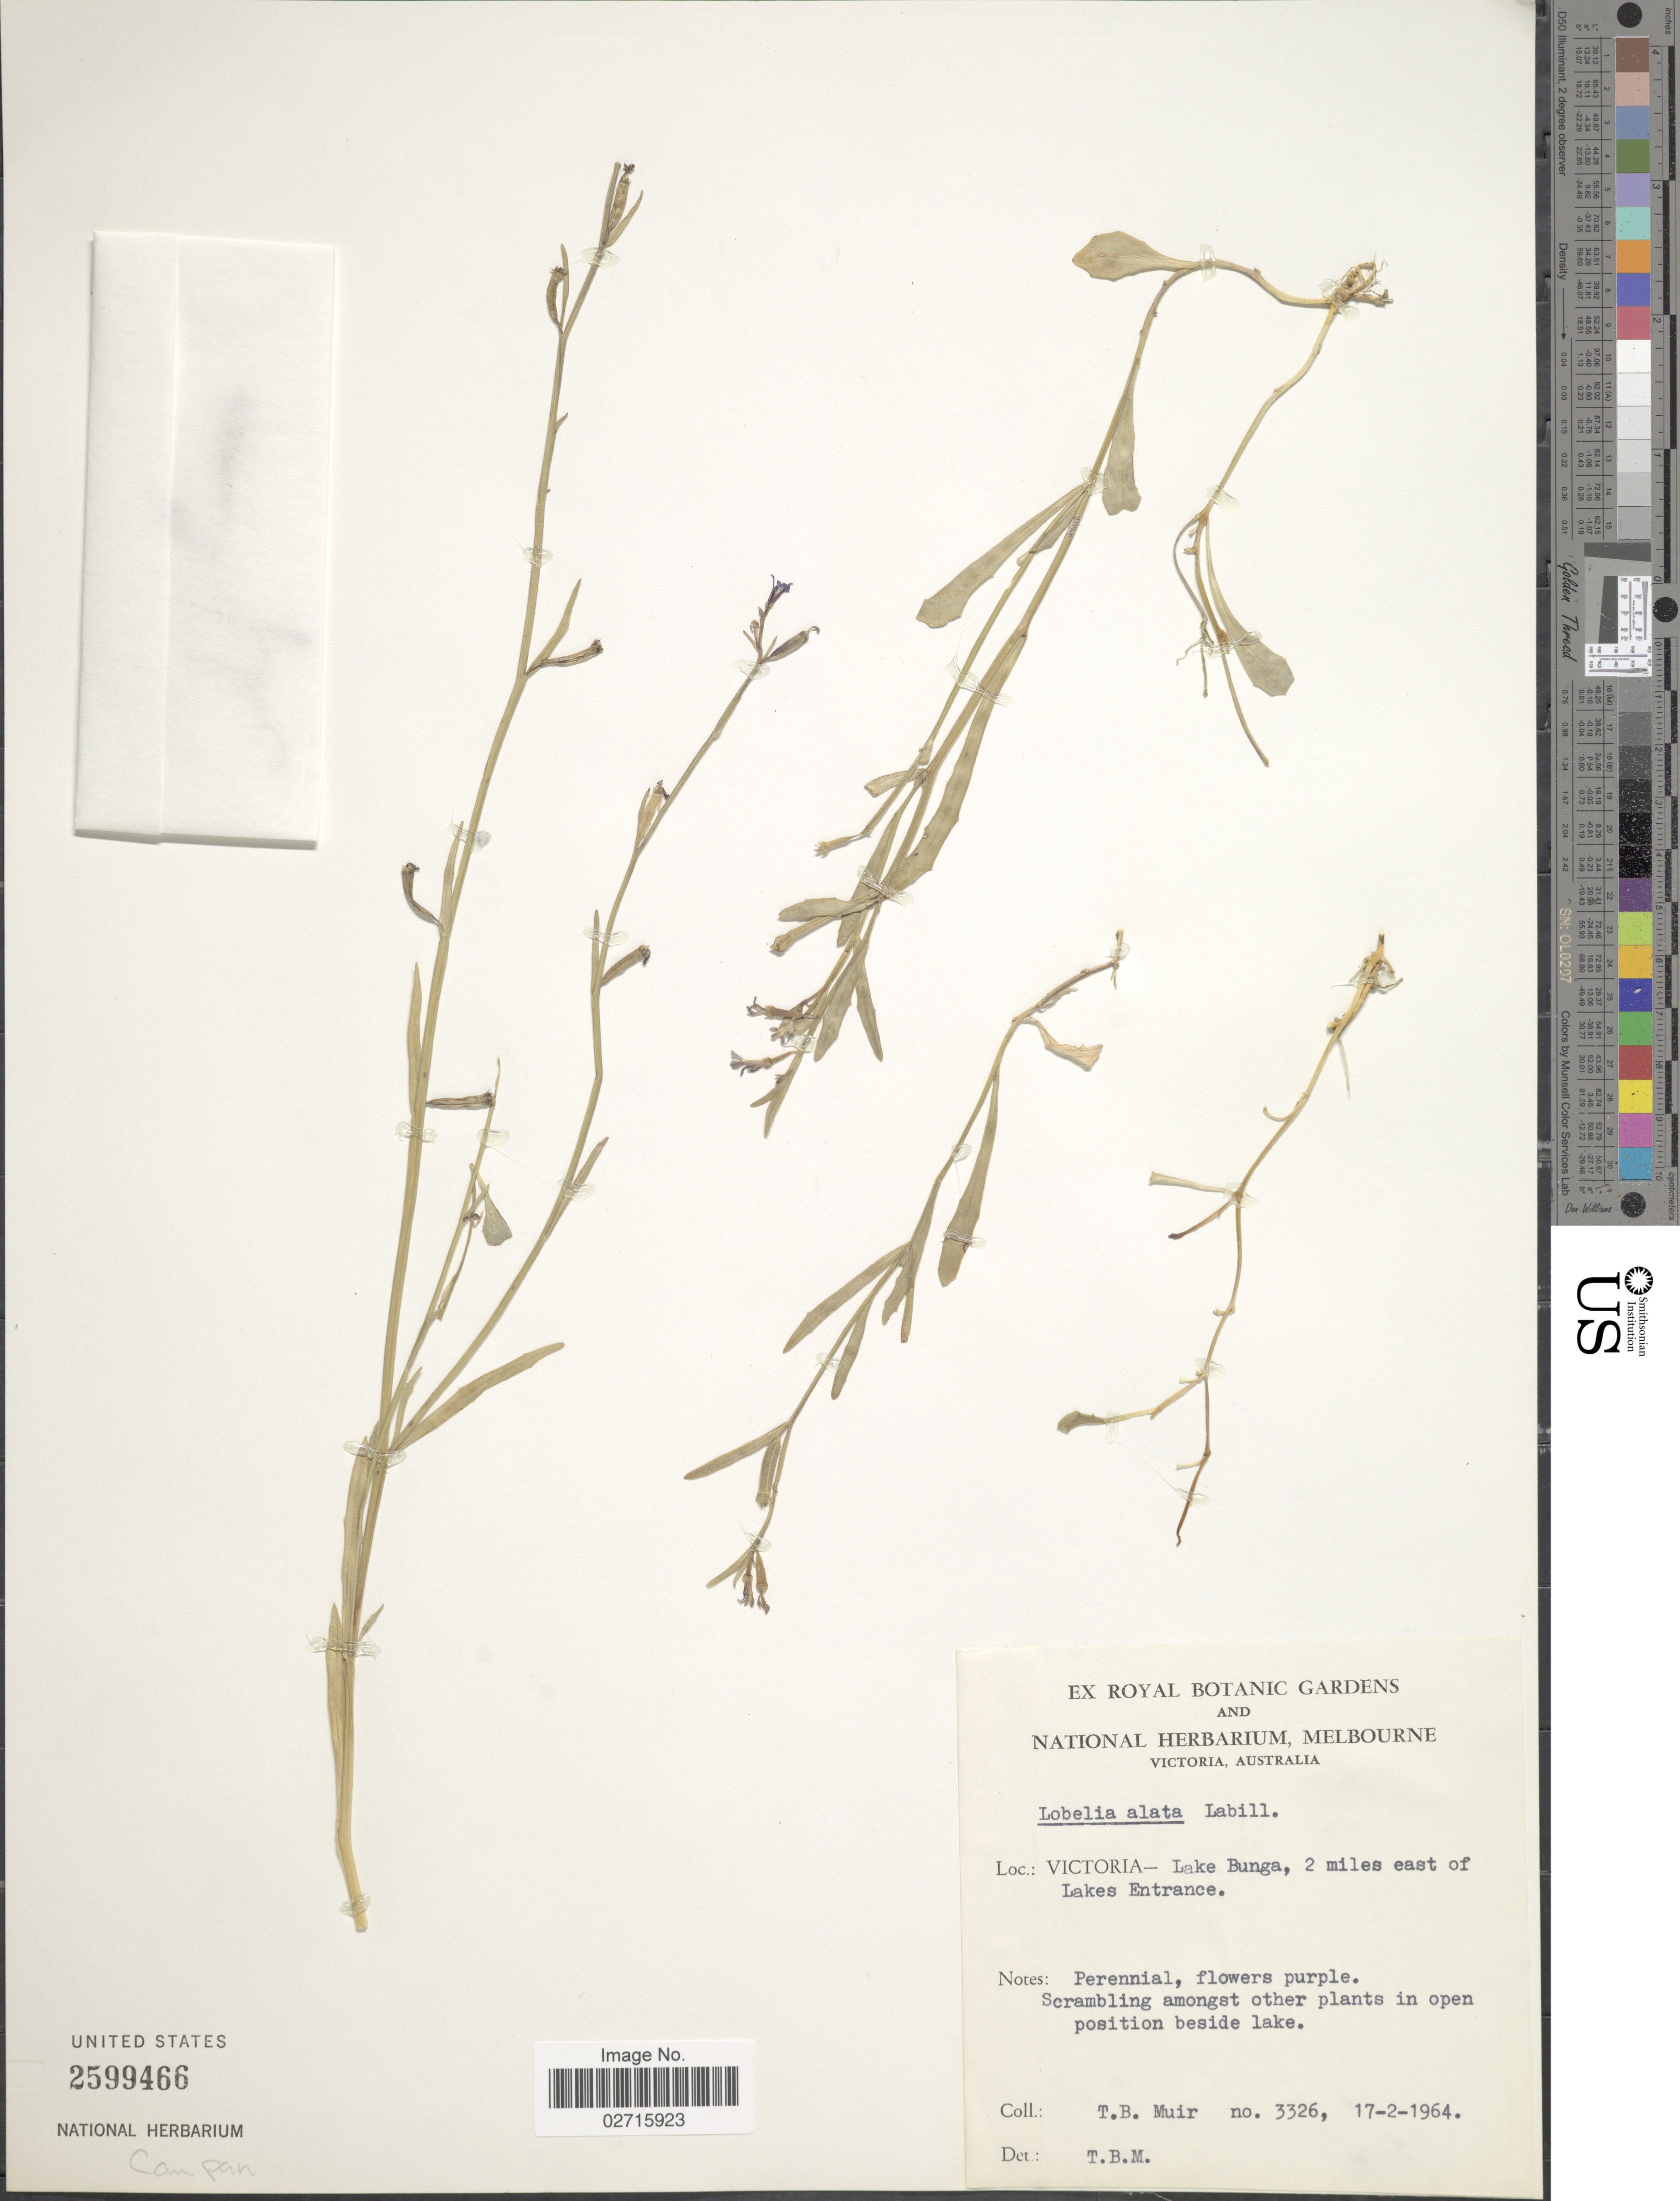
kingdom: Plantae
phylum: Tracheophyta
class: Magnoliopsida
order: Asterales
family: Campanulaceae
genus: Lobelia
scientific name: Lobelia alata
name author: Labill.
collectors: T. Muir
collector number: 3326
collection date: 1964-02-17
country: Australia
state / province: Victoria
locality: Victoria-Lake Bunga, 2 miles east of Lakes Entrance, in open position beside lake.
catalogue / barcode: US 2599466